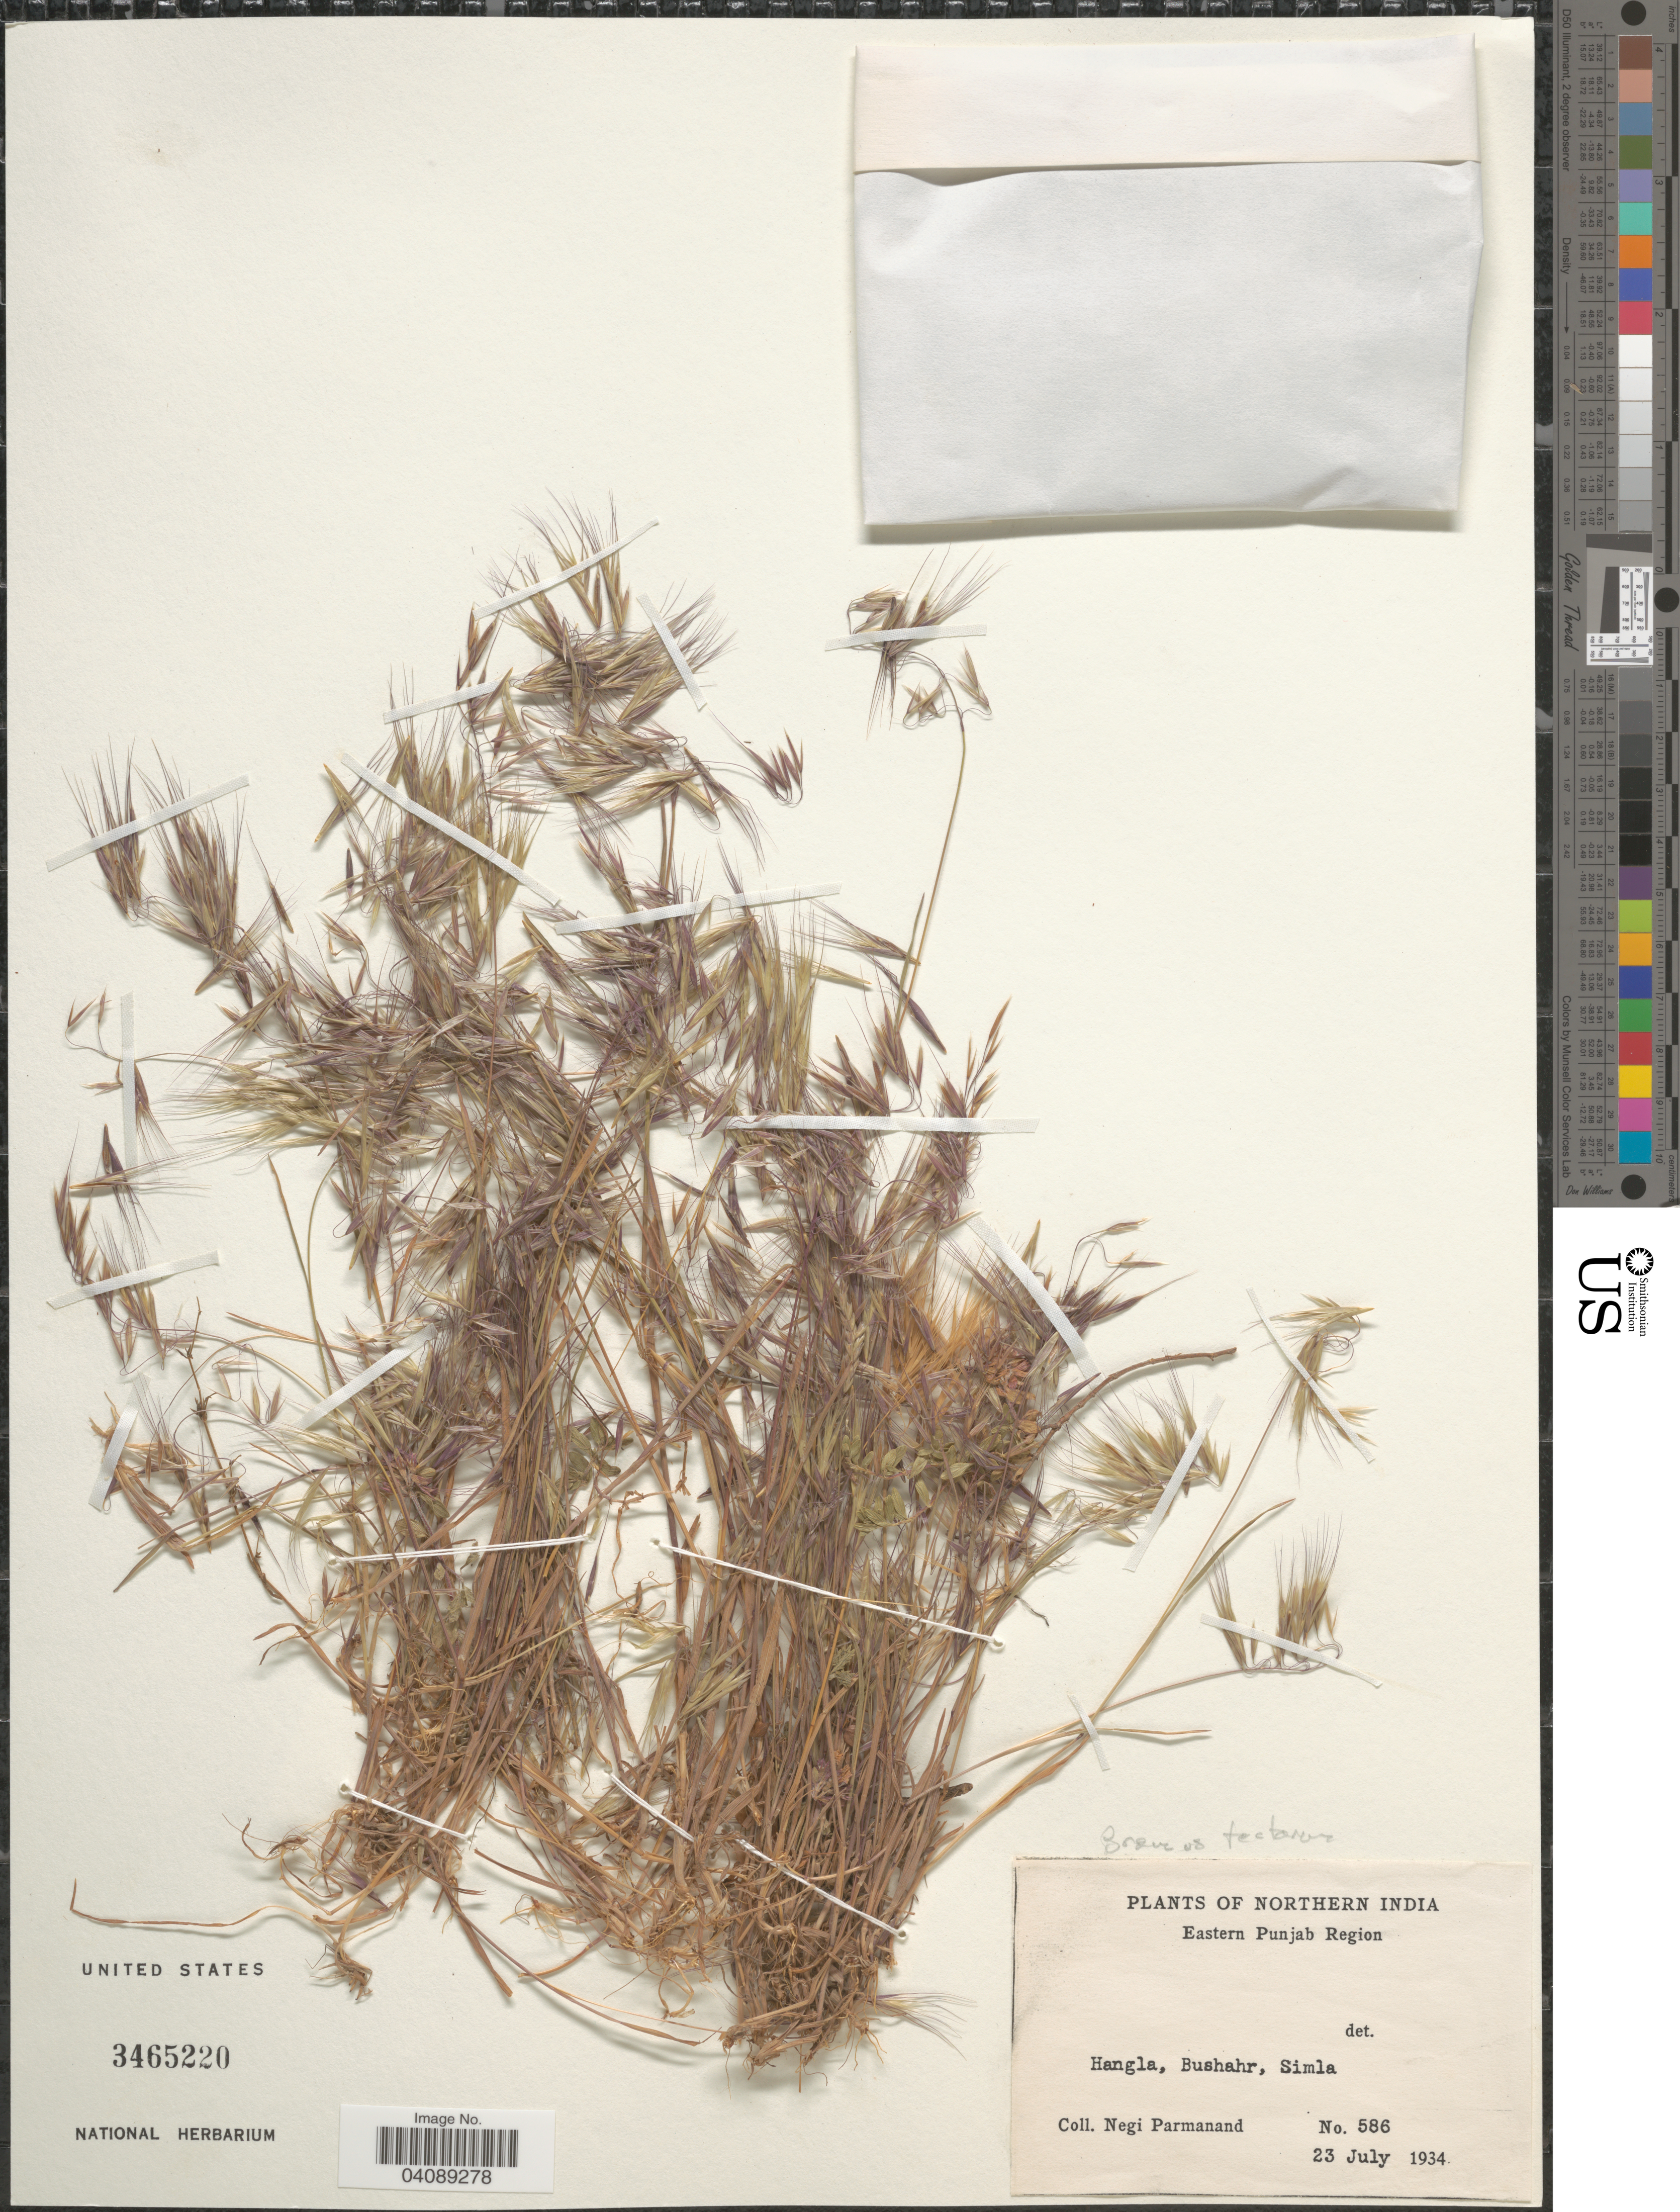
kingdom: Plantae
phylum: Tracheophyta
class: Liliopsida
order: Poales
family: Poaceae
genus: Bromus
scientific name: Bromus tectorum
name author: L.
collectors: N. Parmanand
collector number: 586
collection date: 1934-07-23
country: India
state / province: Himachal Pradesh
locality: Northern India. Eastern Punjab Region. Hangla, Bushahr, Simla.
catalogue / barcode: US 3465220